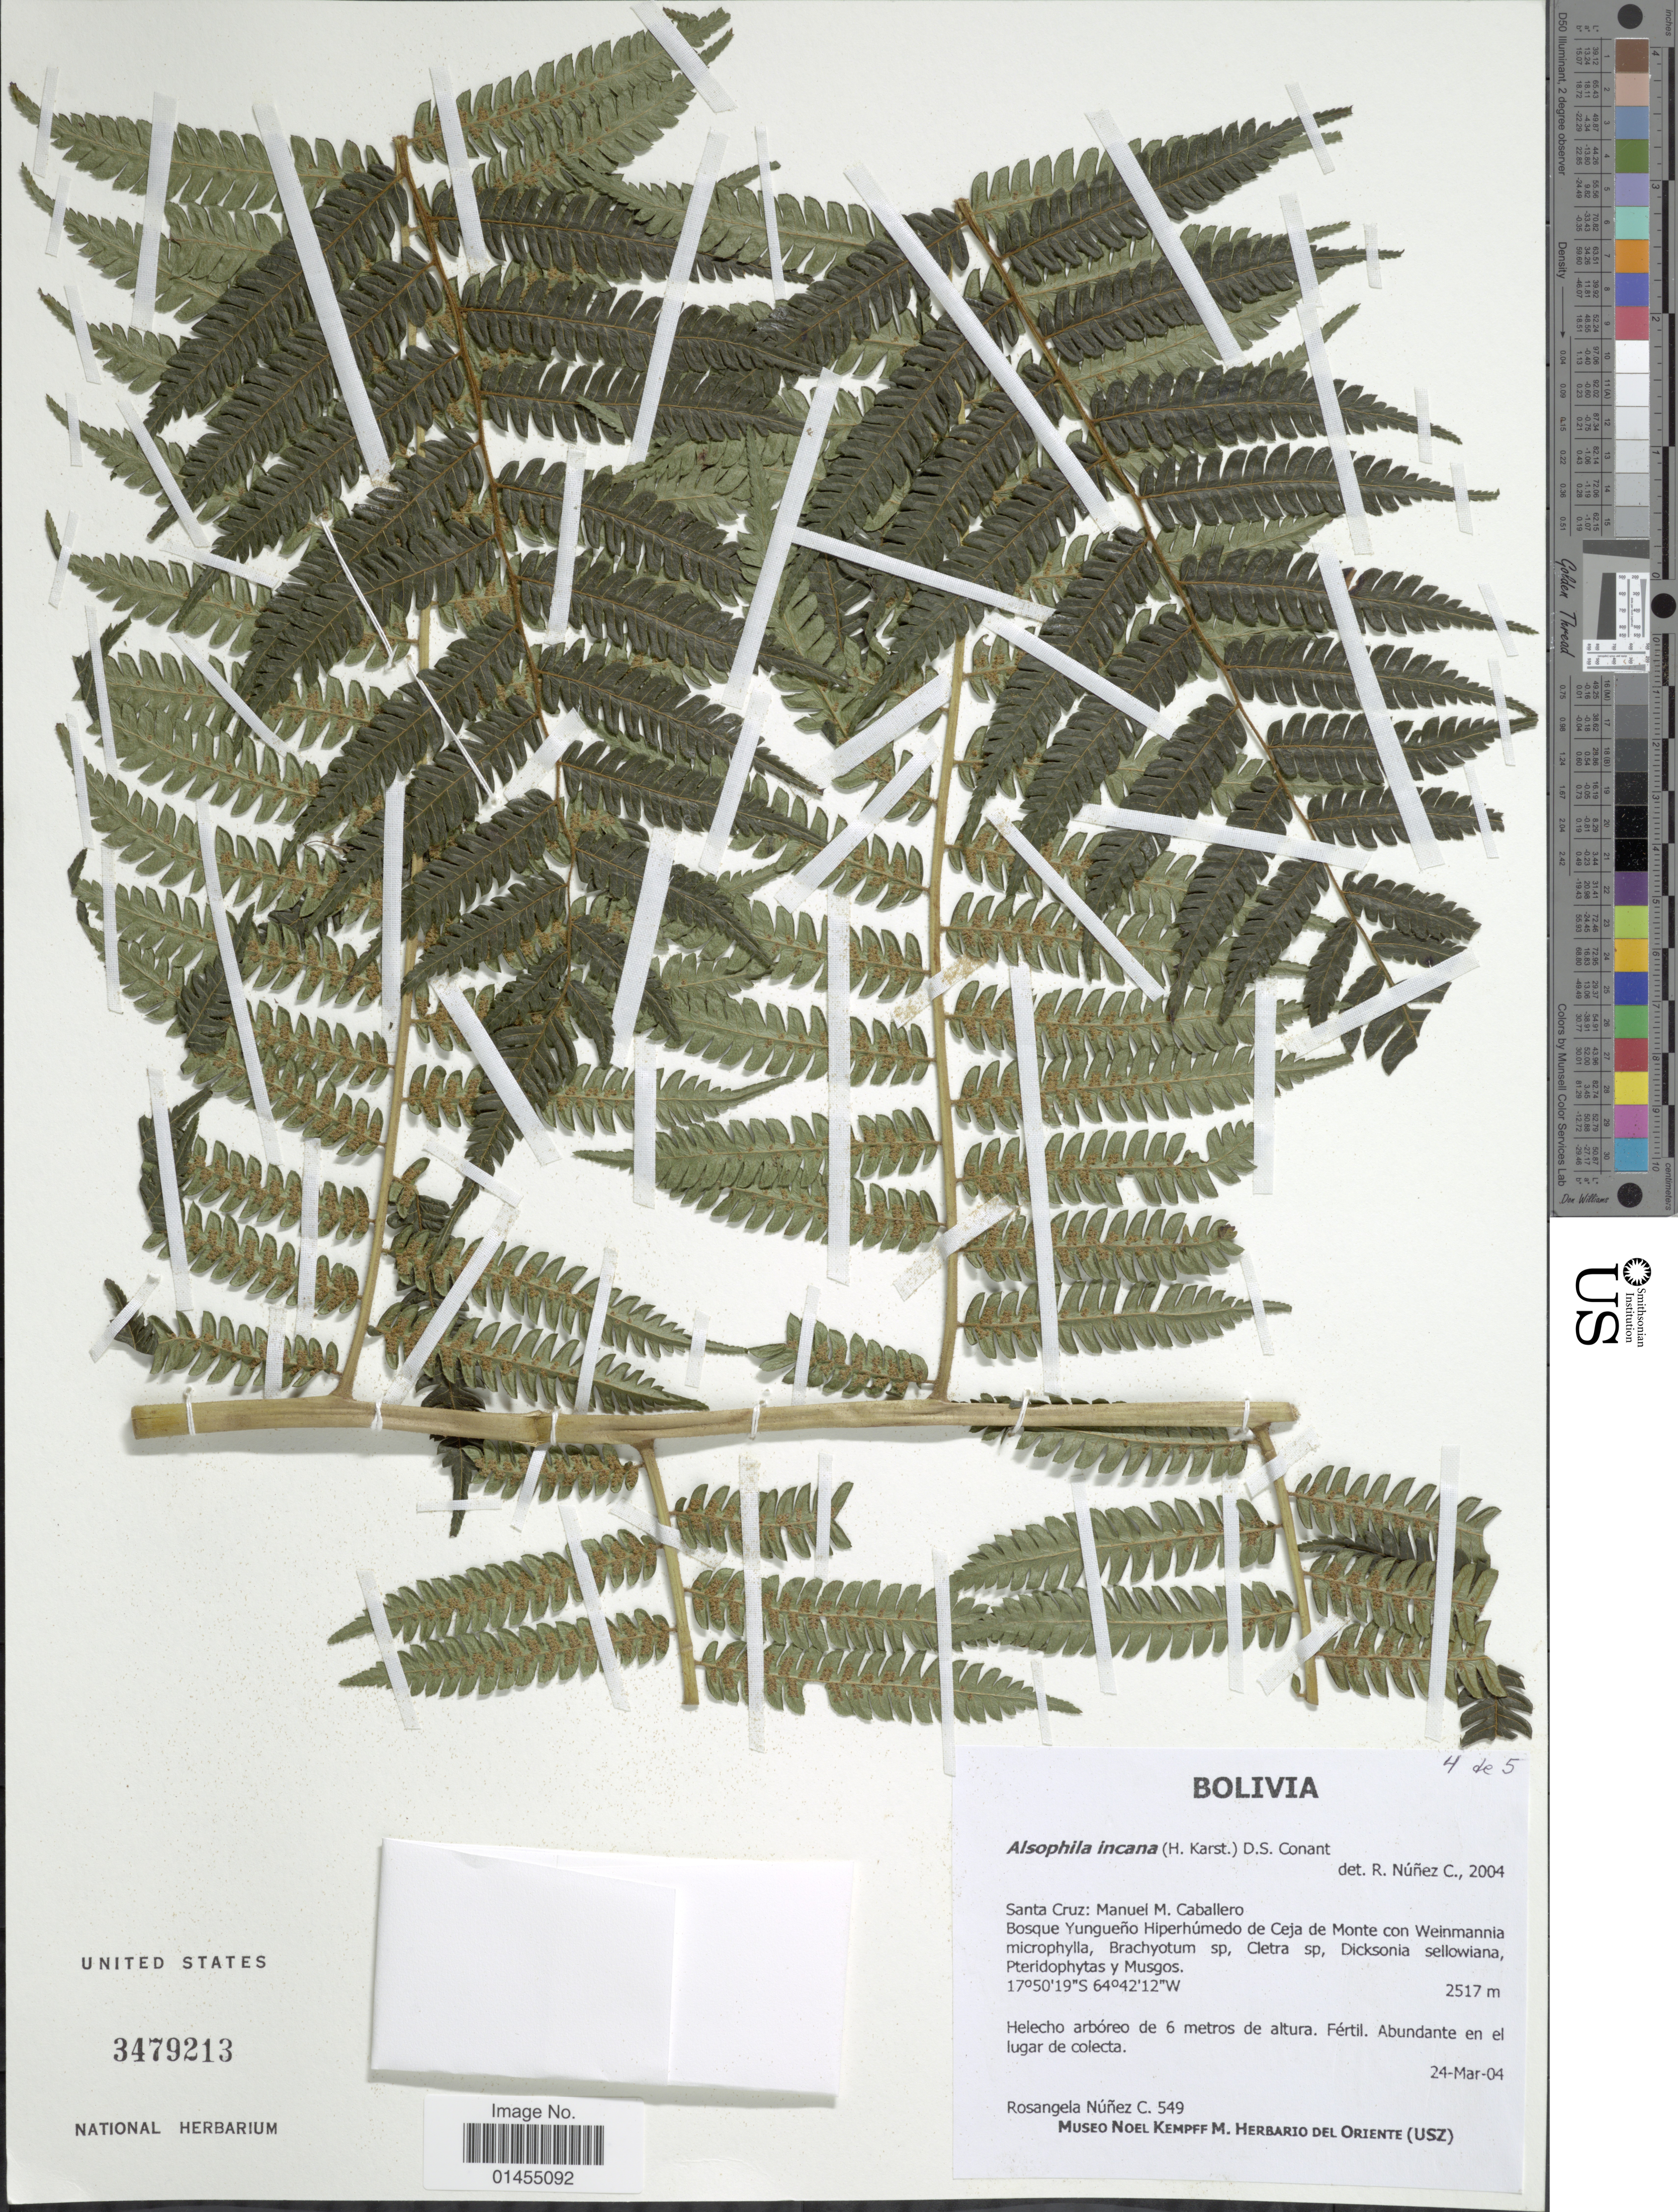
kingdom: Plantae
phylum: Tracheophyta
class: Polypodiopsida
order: Cyatheales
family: Cyatheaceae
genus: Alsophila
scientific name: Alsophila incana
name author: (H. Karst.) D.S. Conant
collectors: R. Núñez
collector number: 549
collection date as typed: Transcribed d/m/y: 24/3/4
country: Bolivia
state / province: Santa Cruz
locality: Manuel M. Caballero. Bosque Yungueño Hiperhúmedo de Ceja de Monte con Weinmannia microphylla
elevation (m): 2517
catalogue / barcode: US 3479213